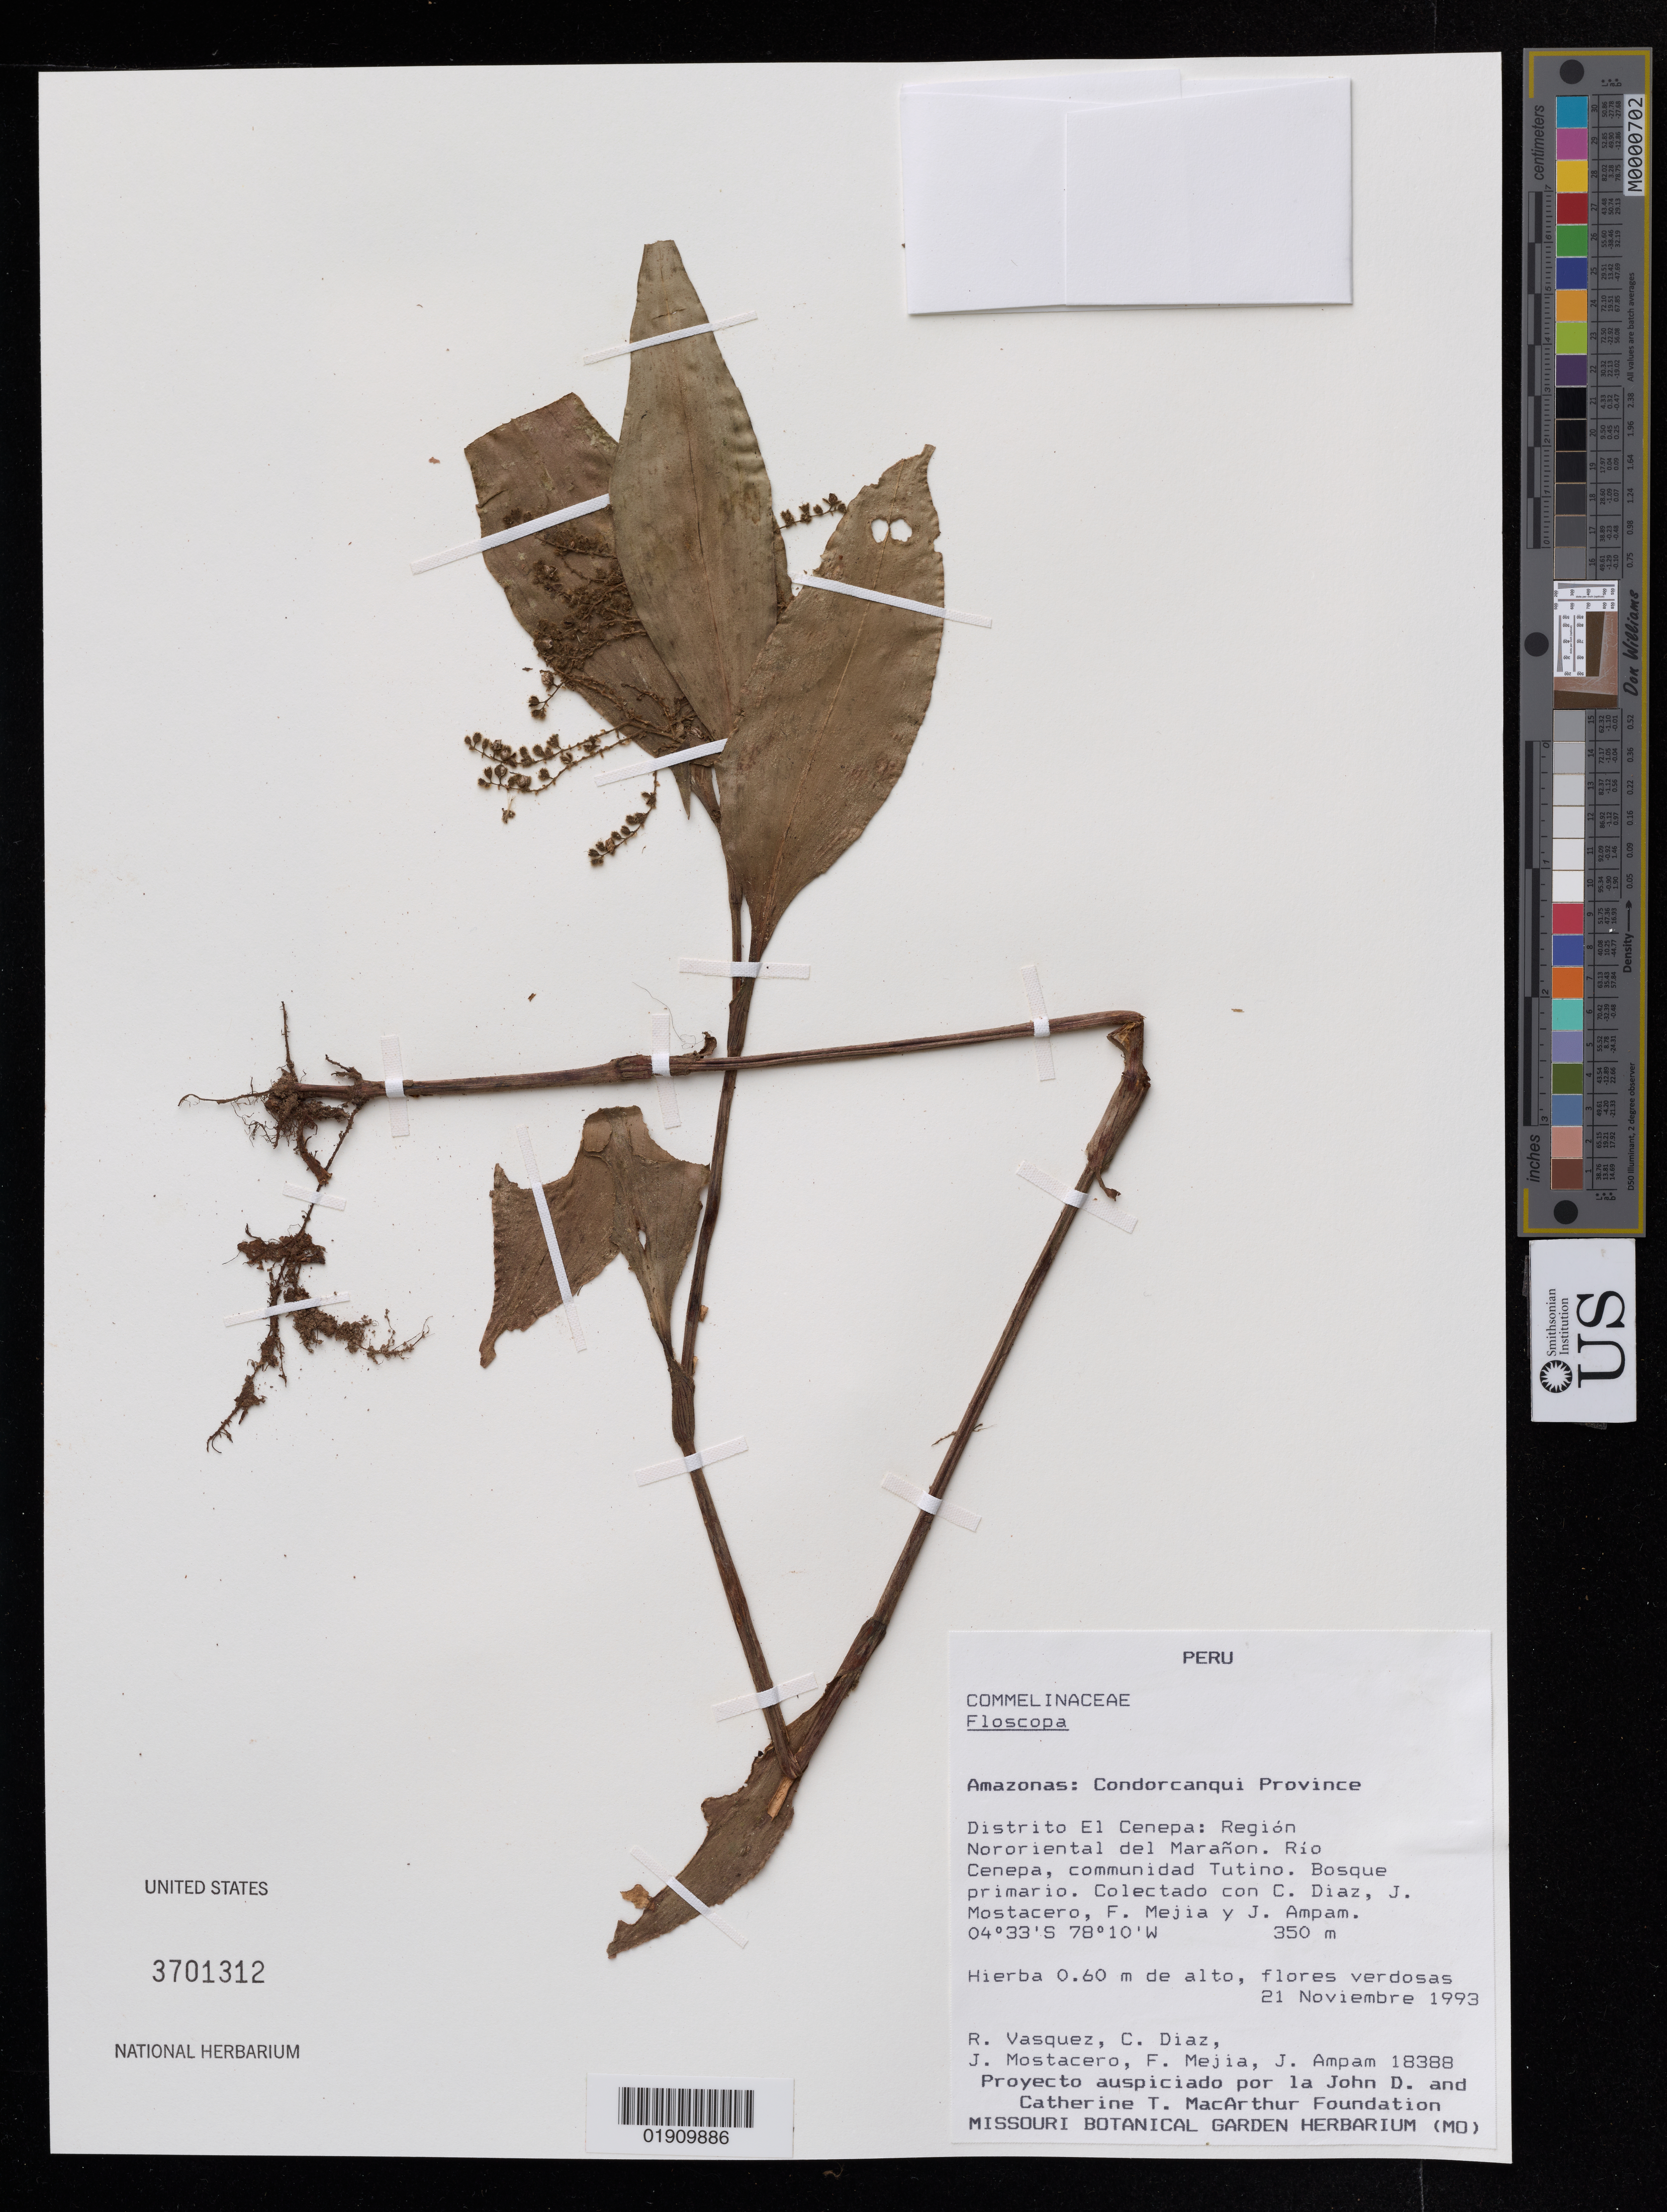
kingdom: Plantae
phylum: Tracheophyta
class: Magnoliopsida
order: Fabales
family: Fabaceae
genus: Centrosema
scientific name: Centrosema virginianum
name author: (L.) Benth.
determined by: Strong, Mark T., (BOT), Smithsonian Institution - National Museum of Natural History (UNITED STATES)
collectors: M. T. Strong & C. L. Kelloff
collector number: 5384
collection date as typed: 12 September 2016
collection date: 2016-09-12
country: United States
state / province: Virginia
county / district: City of Suffolk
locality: South Quay Sandhill Preserve. Off of South Quay Road (SR189) at end of Wyanoke Trail (SR747). Cut-over pine woods near main gate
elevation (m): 9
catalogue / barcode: US 3708330